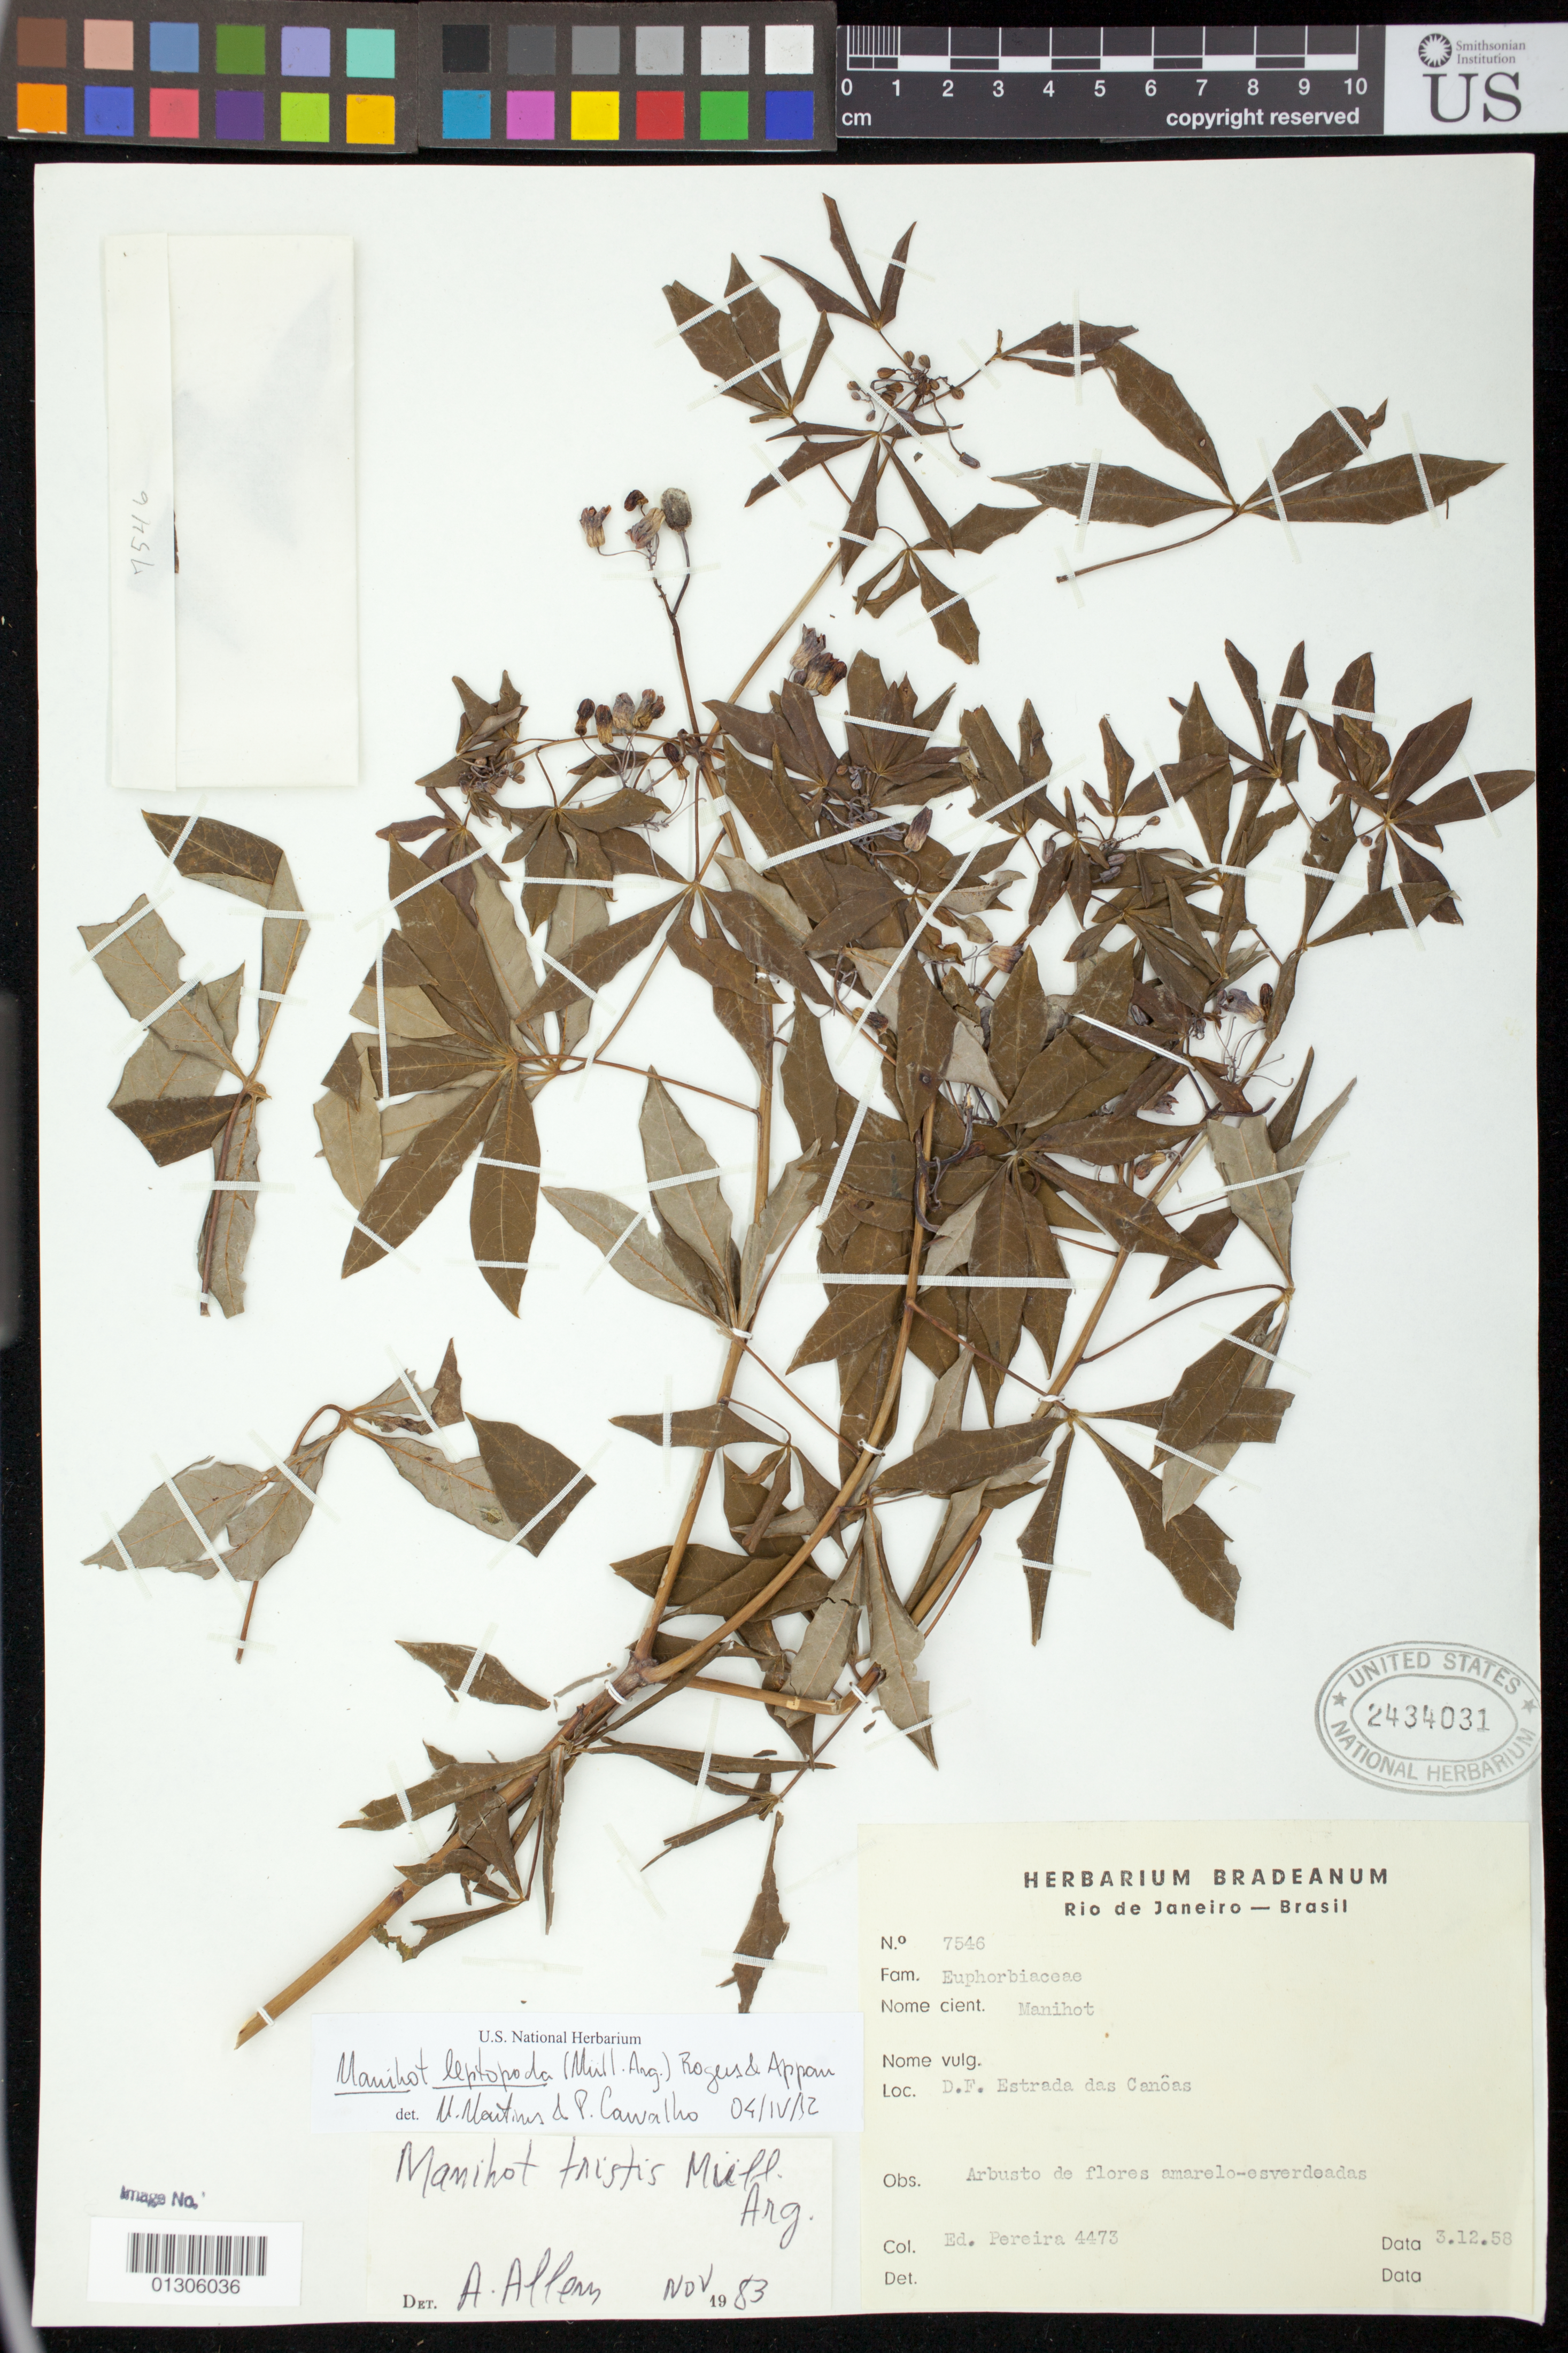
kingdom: Plantae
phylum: Tracheophyta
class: Magnoliopsida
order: Malpighiales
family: Euphorbiaceae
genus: Manihot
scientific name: Manihot leptopoda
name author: (Müll. Arg.) D.J. Rogers & Appan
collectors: E. Pereira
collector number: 4473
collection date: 1958-03-12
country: Brazil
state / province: Distrito Federal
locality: Estrada das Canoas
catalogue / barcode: US 2434031